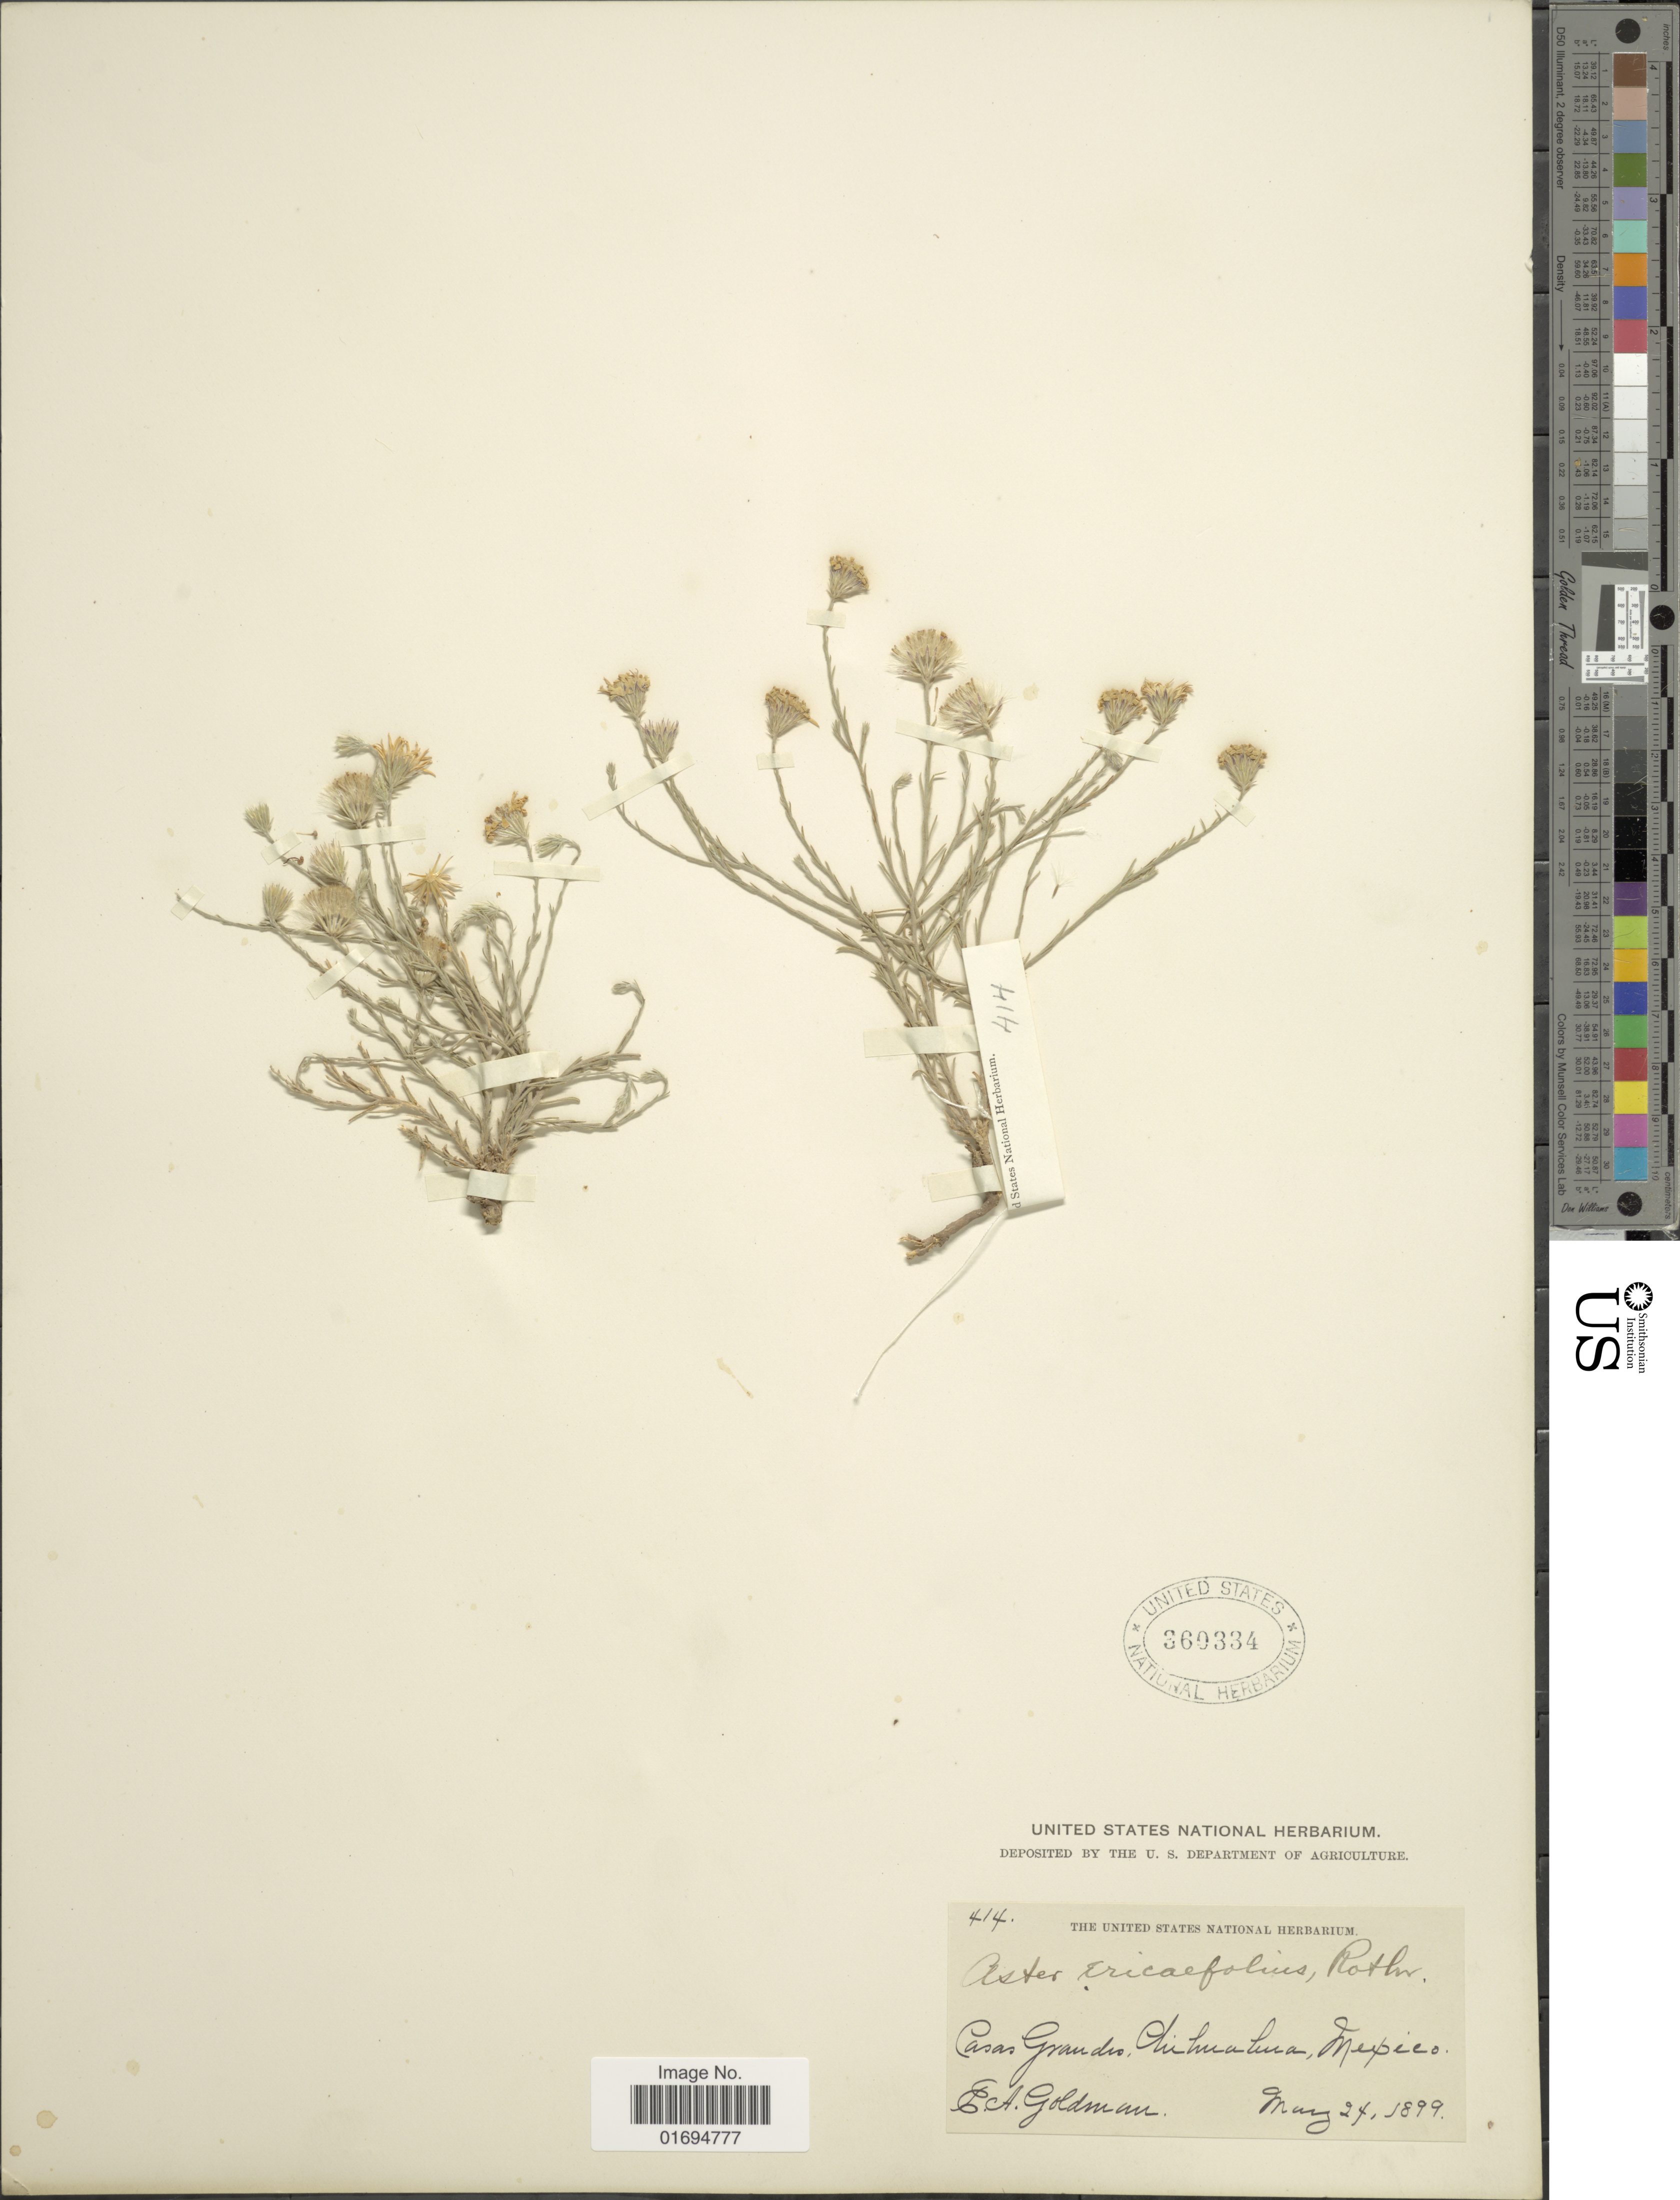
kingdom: Plantae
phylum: Tracheophyta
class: Magnoliopsida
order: Asterales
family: Asteraceae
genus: Chaetopappa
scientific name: Chaetopappa ericoides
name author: (Torr.) G.L. Nesom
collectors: E. A. Goldman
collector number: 414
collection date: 1899-05-24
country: Mexico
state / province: Chihuahua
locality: Casas Grandes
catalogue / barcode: US 360334